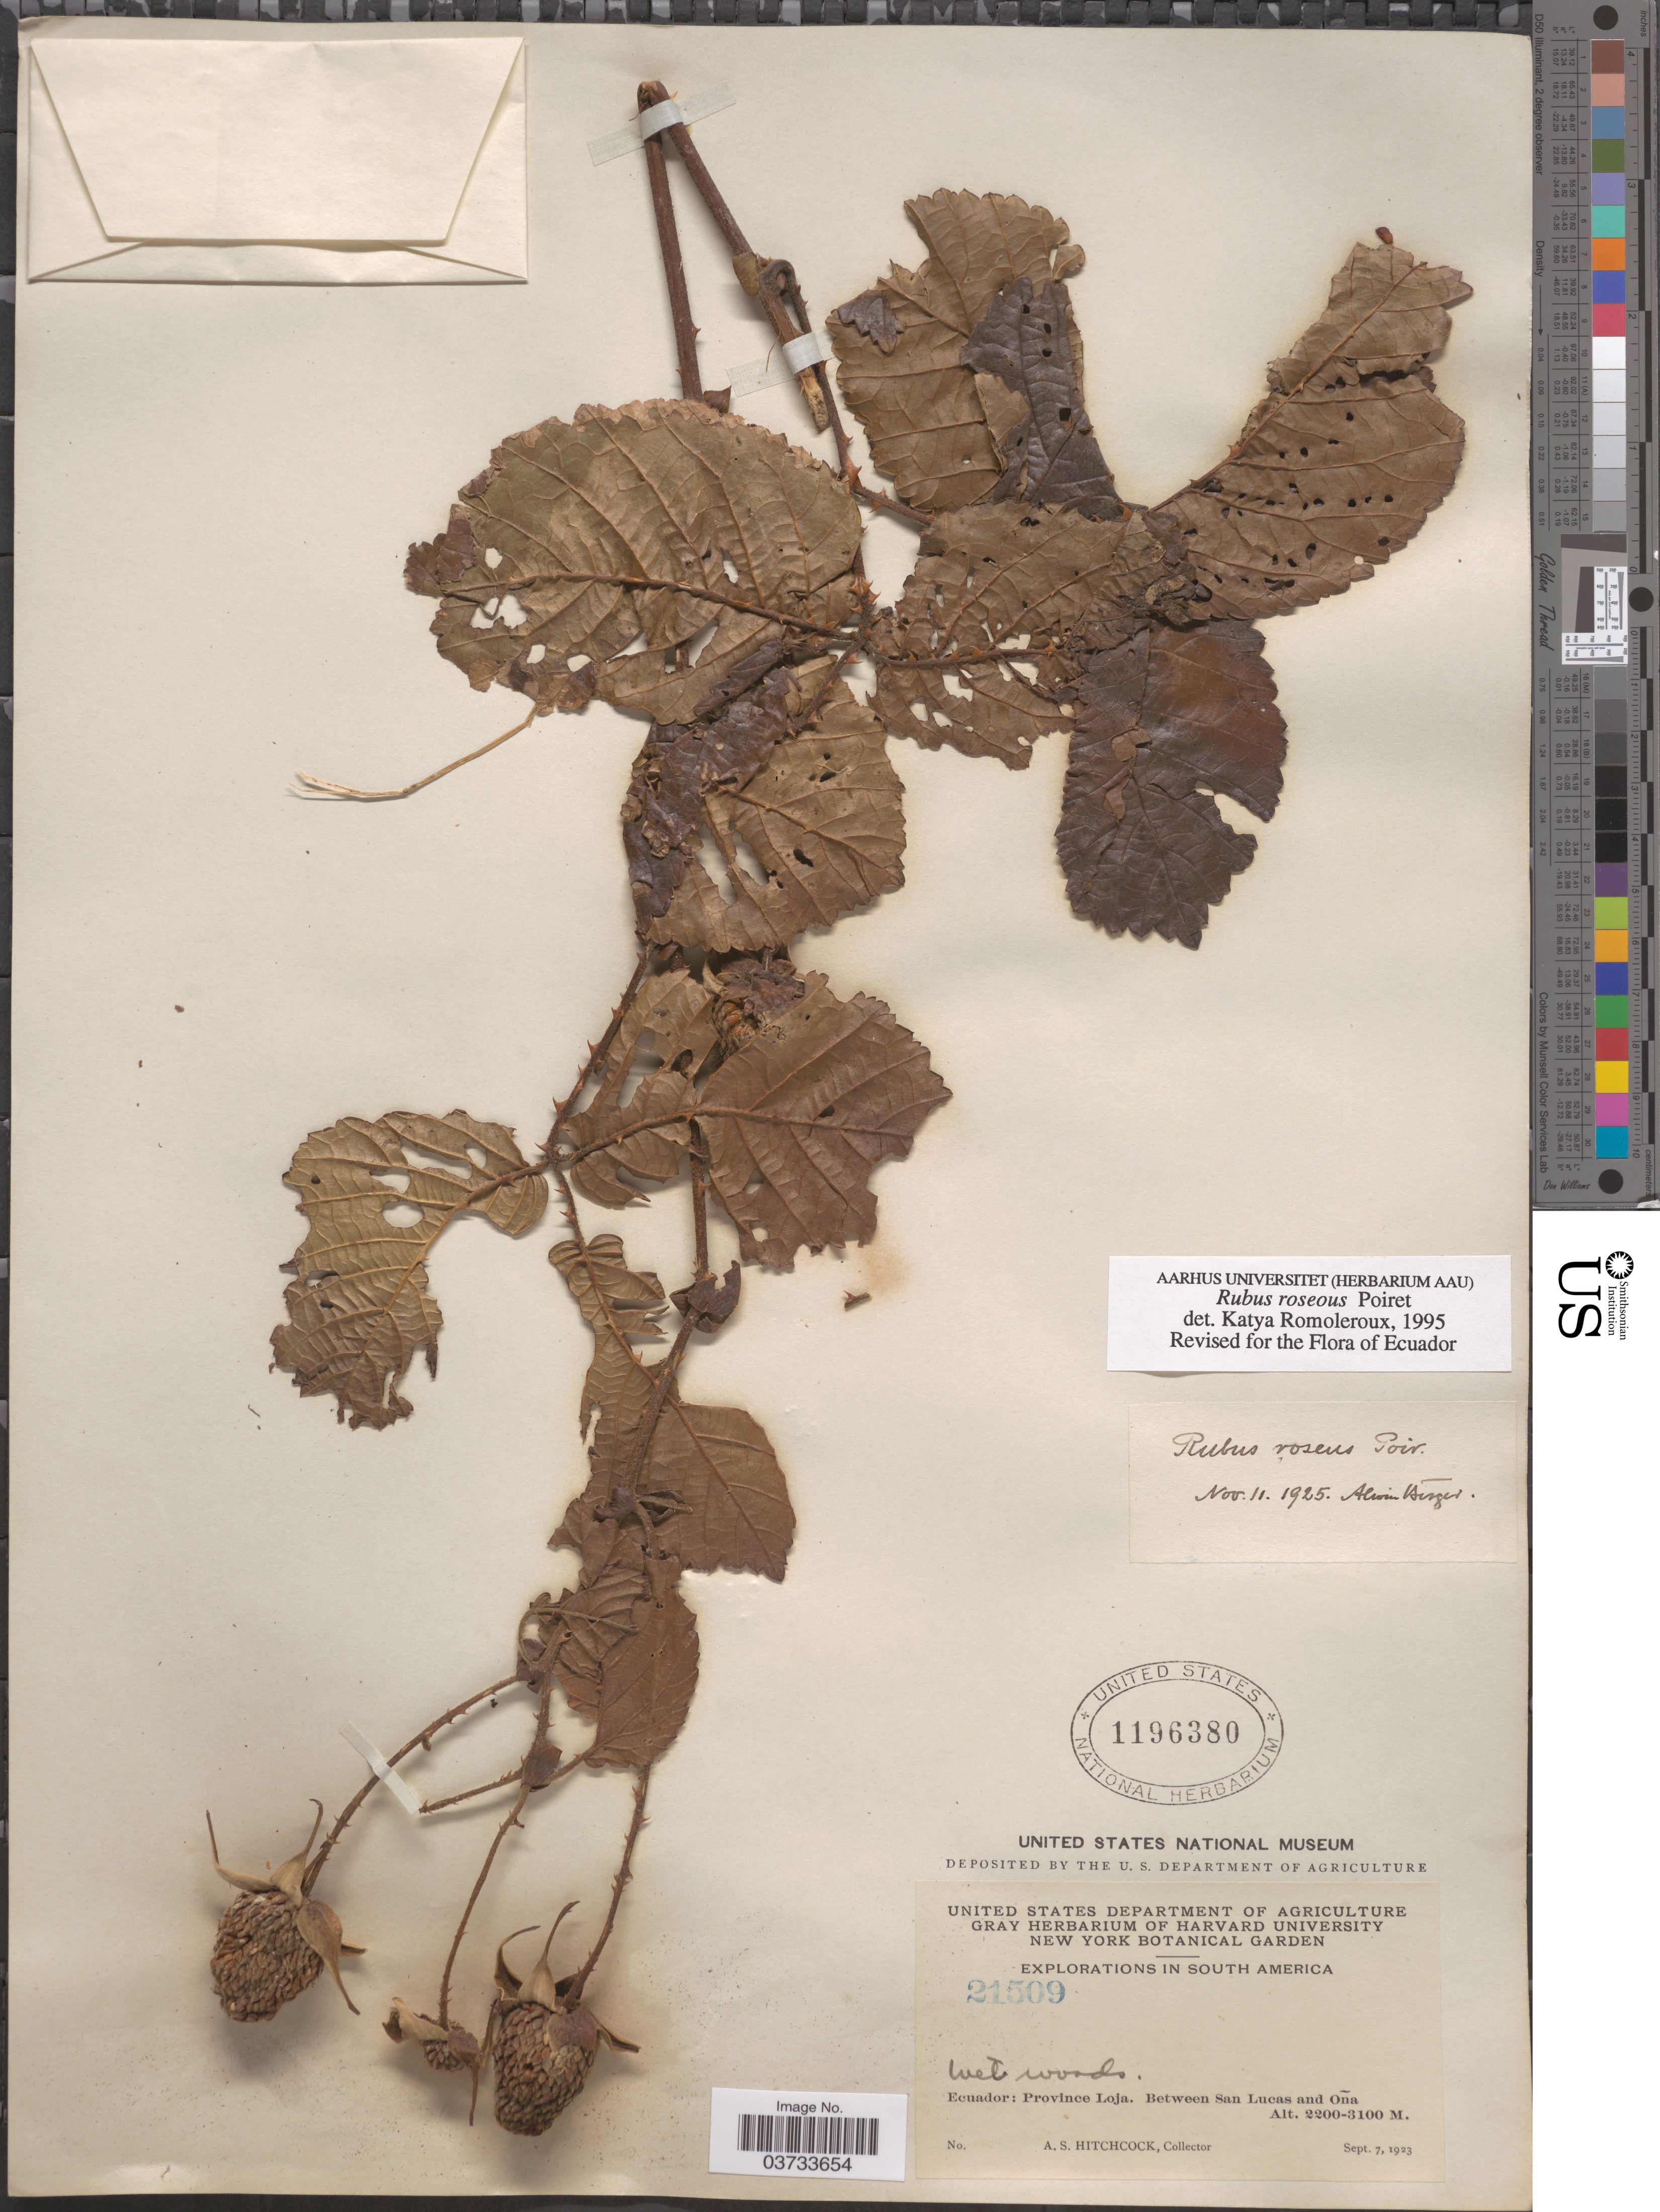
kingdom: Plantae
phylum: Tracheophyta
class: Magnoliopsida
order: Rosales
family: Rosaceae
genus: Rubus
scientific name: Rubus roseus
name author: Poir.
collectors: A. S. Hitchcock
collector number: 21509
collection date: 1923-09-07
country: Ecuador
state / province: Loja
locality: Between San Lucas and Oña.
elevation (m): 2200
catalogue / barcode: US 1196380